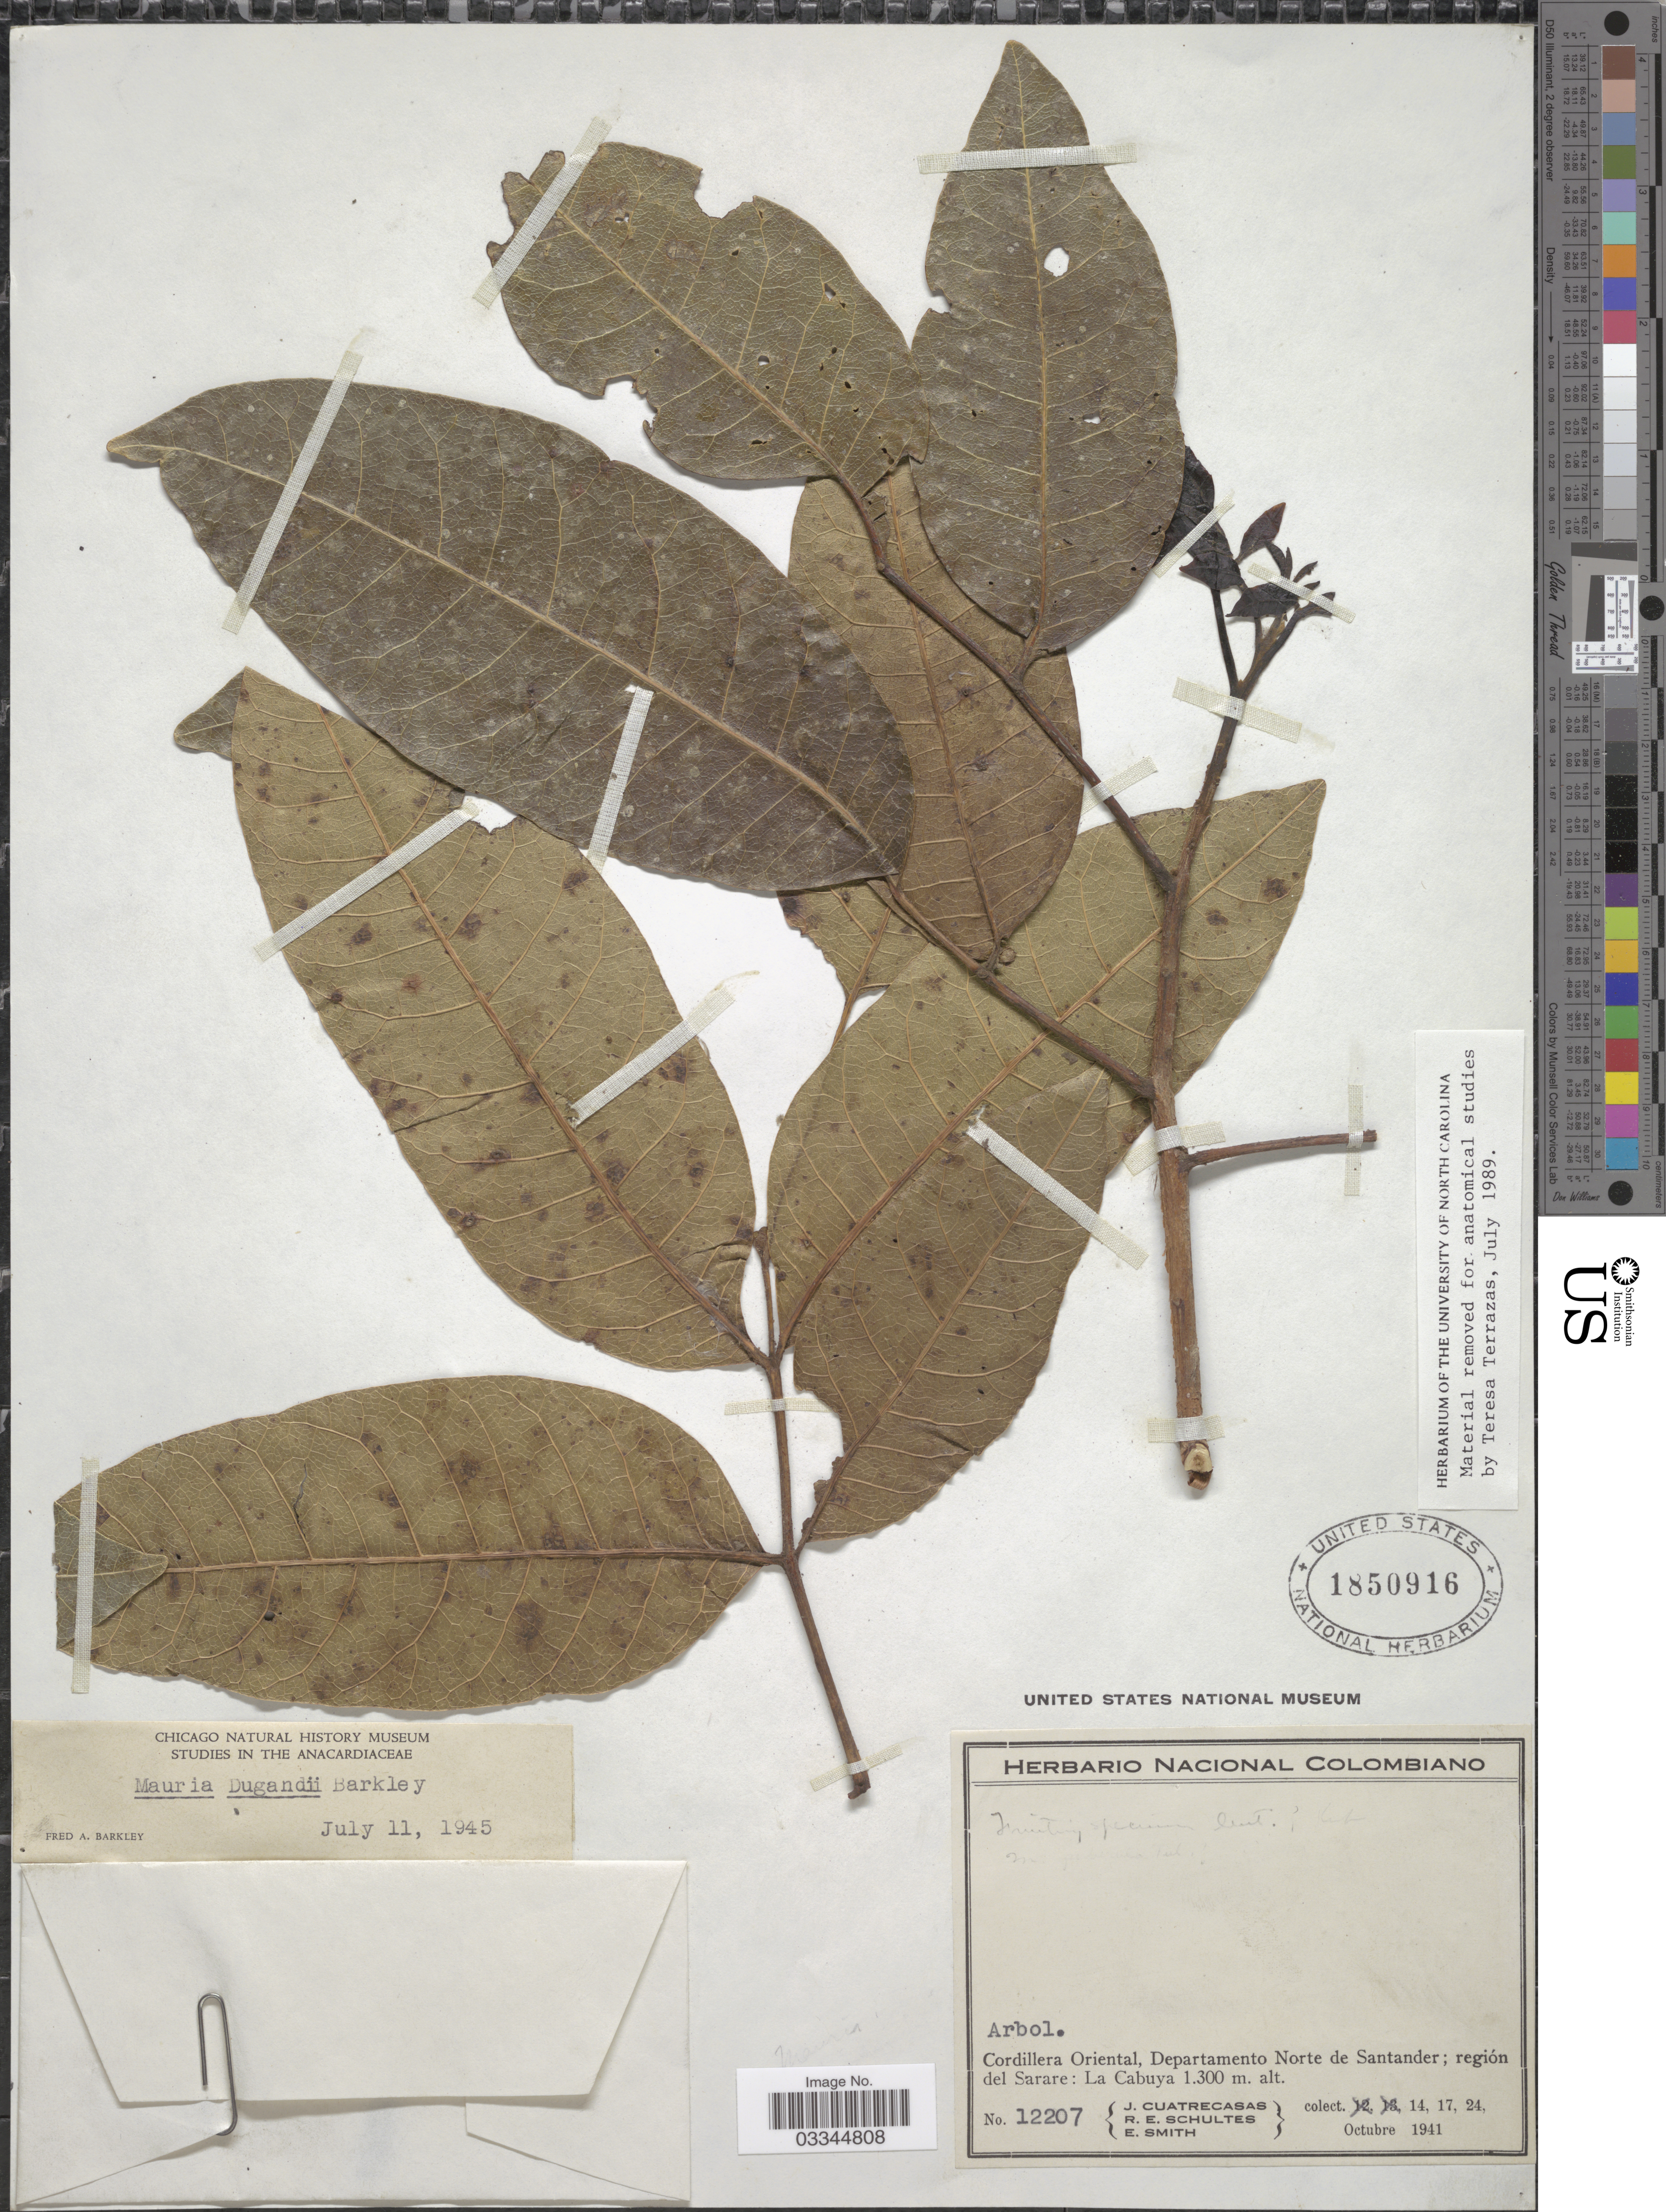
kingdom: Plantae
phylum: Tracheophyta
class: Magnoliopsida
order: Sapindales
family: Anacardiaceae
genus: Mauria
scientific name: Mauria dugandii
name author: F.A. Barkley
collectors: J. Cuatrecasas, R. E. Schultes & E. Smith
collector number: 12207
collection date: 1941-10-14/1941-10-24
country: Colombia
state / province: Norte de Santander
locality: Cordillera Oriental, Departamento Norte de Santander; región del Sarare: La Cabuya.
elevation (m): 1300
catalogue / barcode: US 1850916